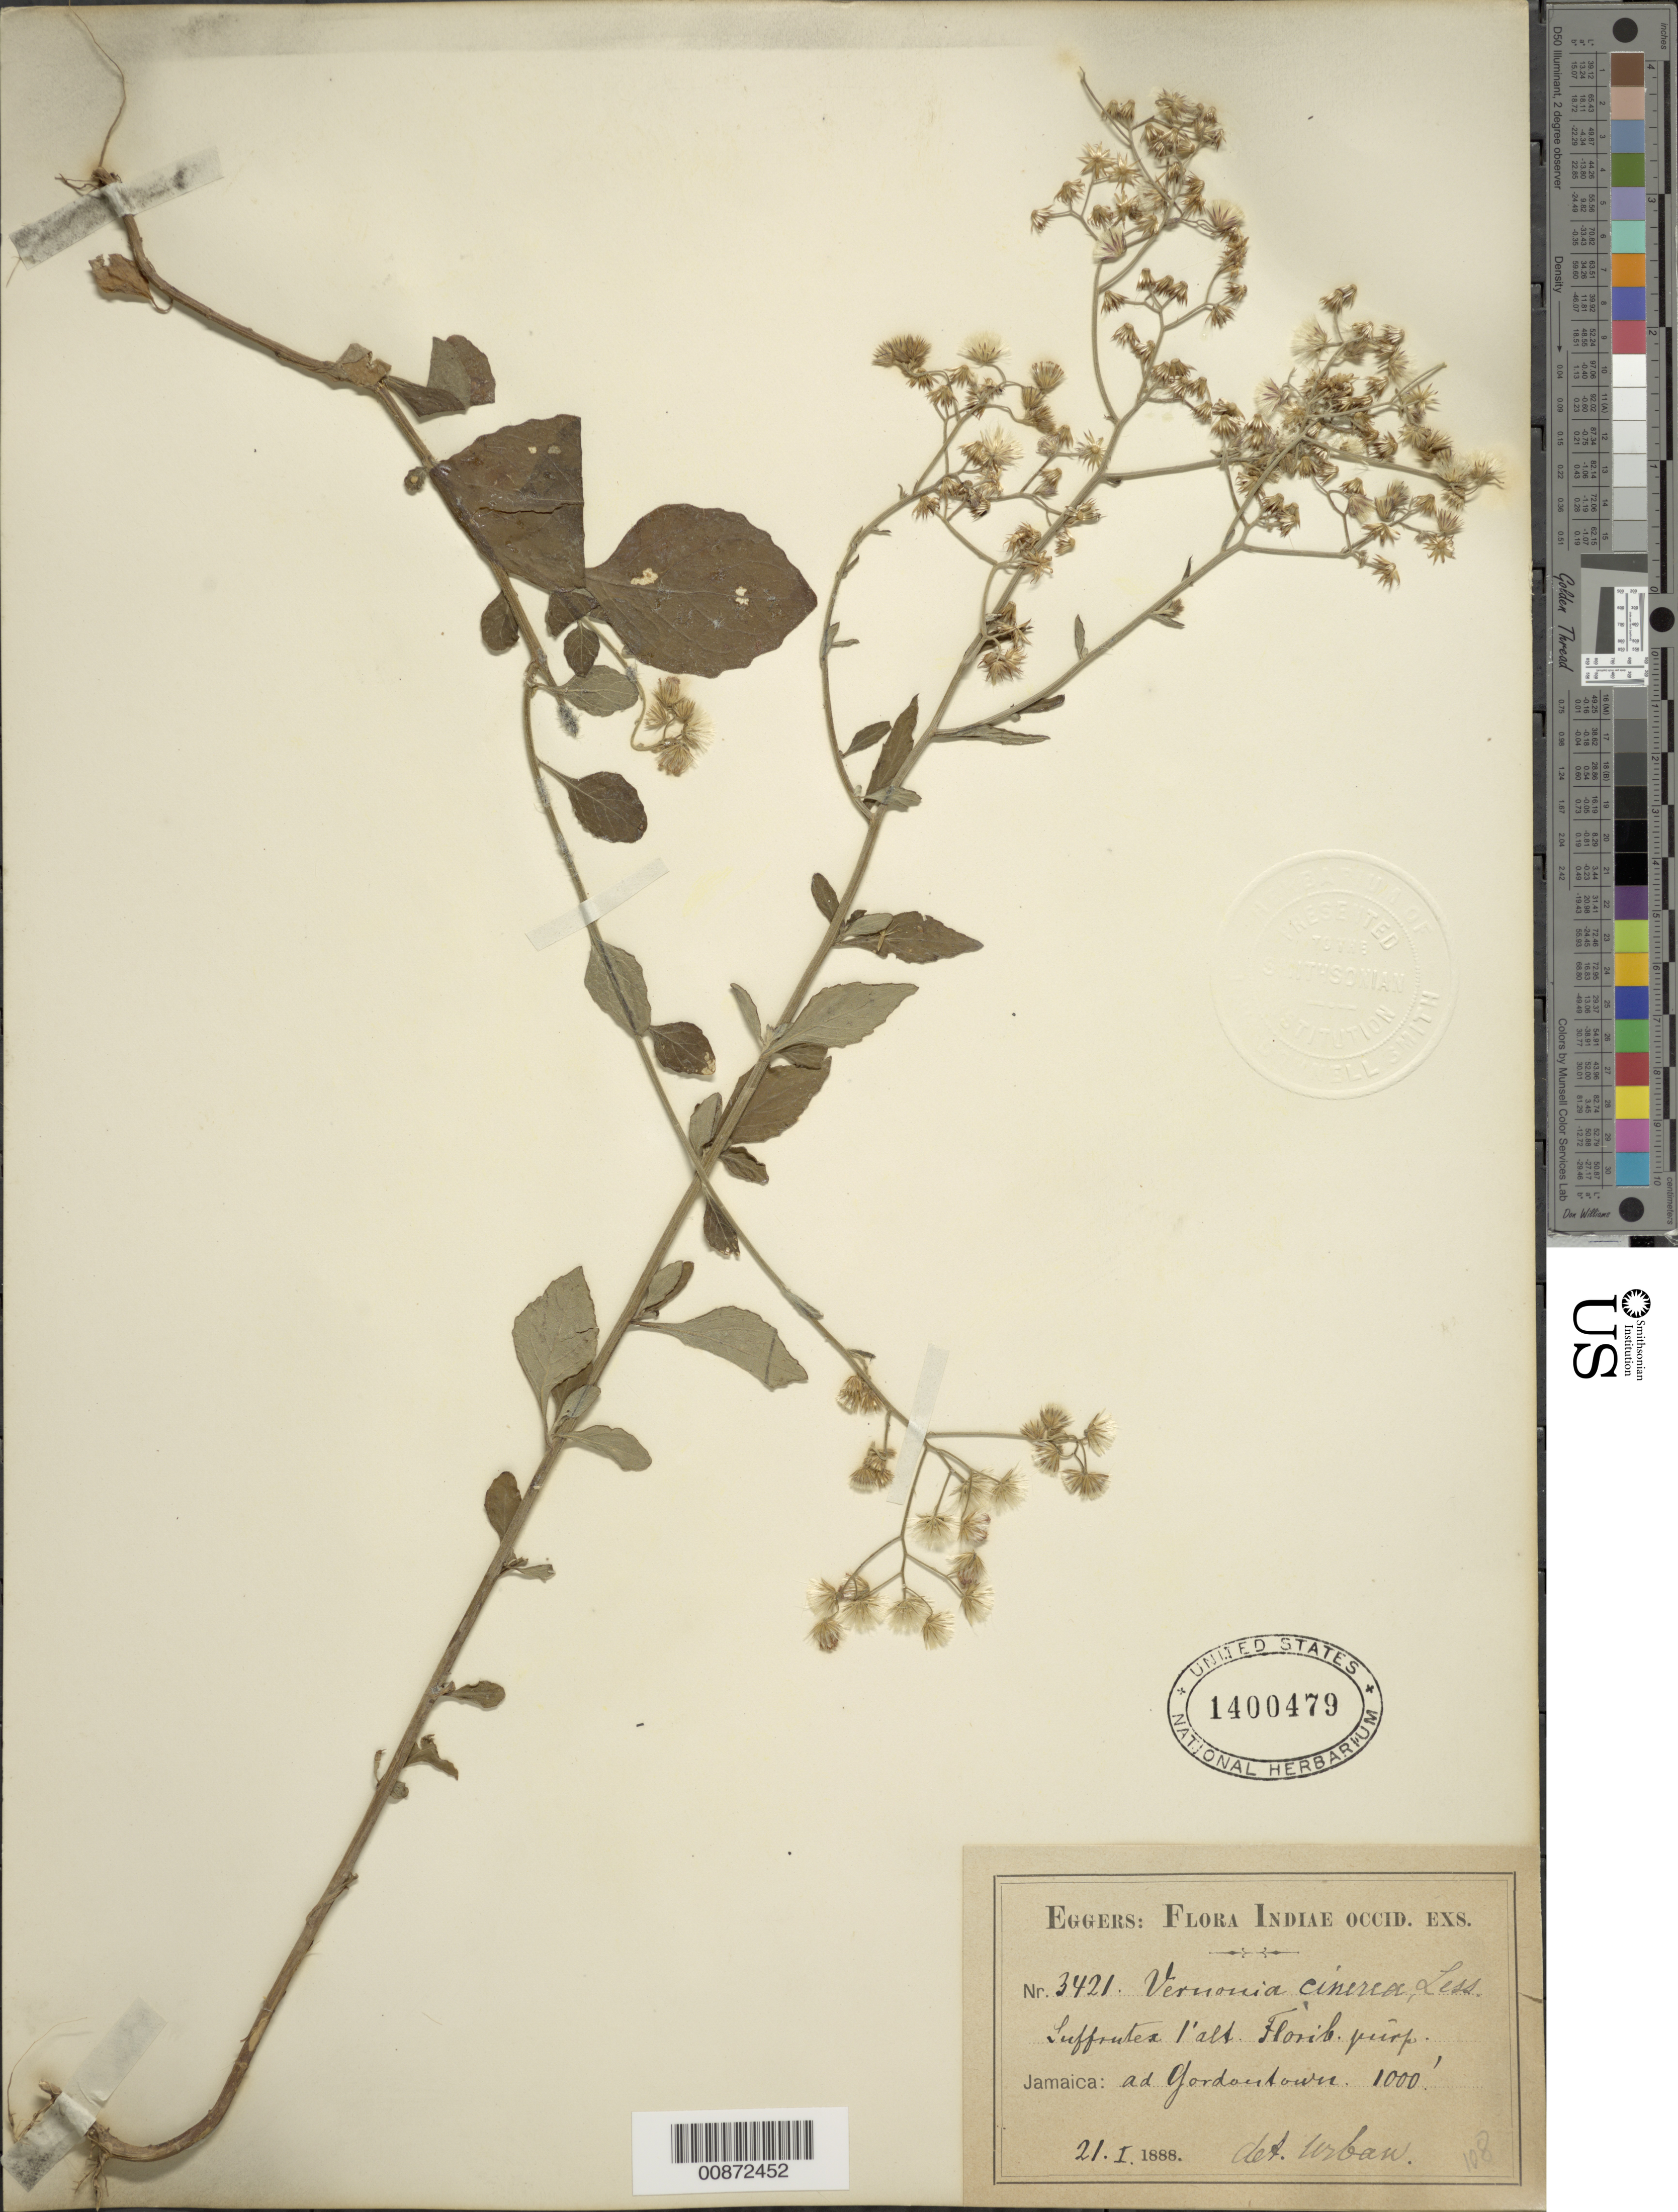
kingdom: Plantae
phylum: Tracheophyta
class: Magnoliopsida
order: Asterales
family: Asteraceae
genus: Cyanthillium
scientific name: Cyanthillium cinereum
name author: (L.) H. Rob.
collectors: H. F. A. von Eggers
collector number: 3421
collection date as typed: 21 Jan 1888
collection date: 1888-01-21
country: Jamaica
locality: Ad Gordontown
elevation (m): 305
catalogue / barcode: US 1400479